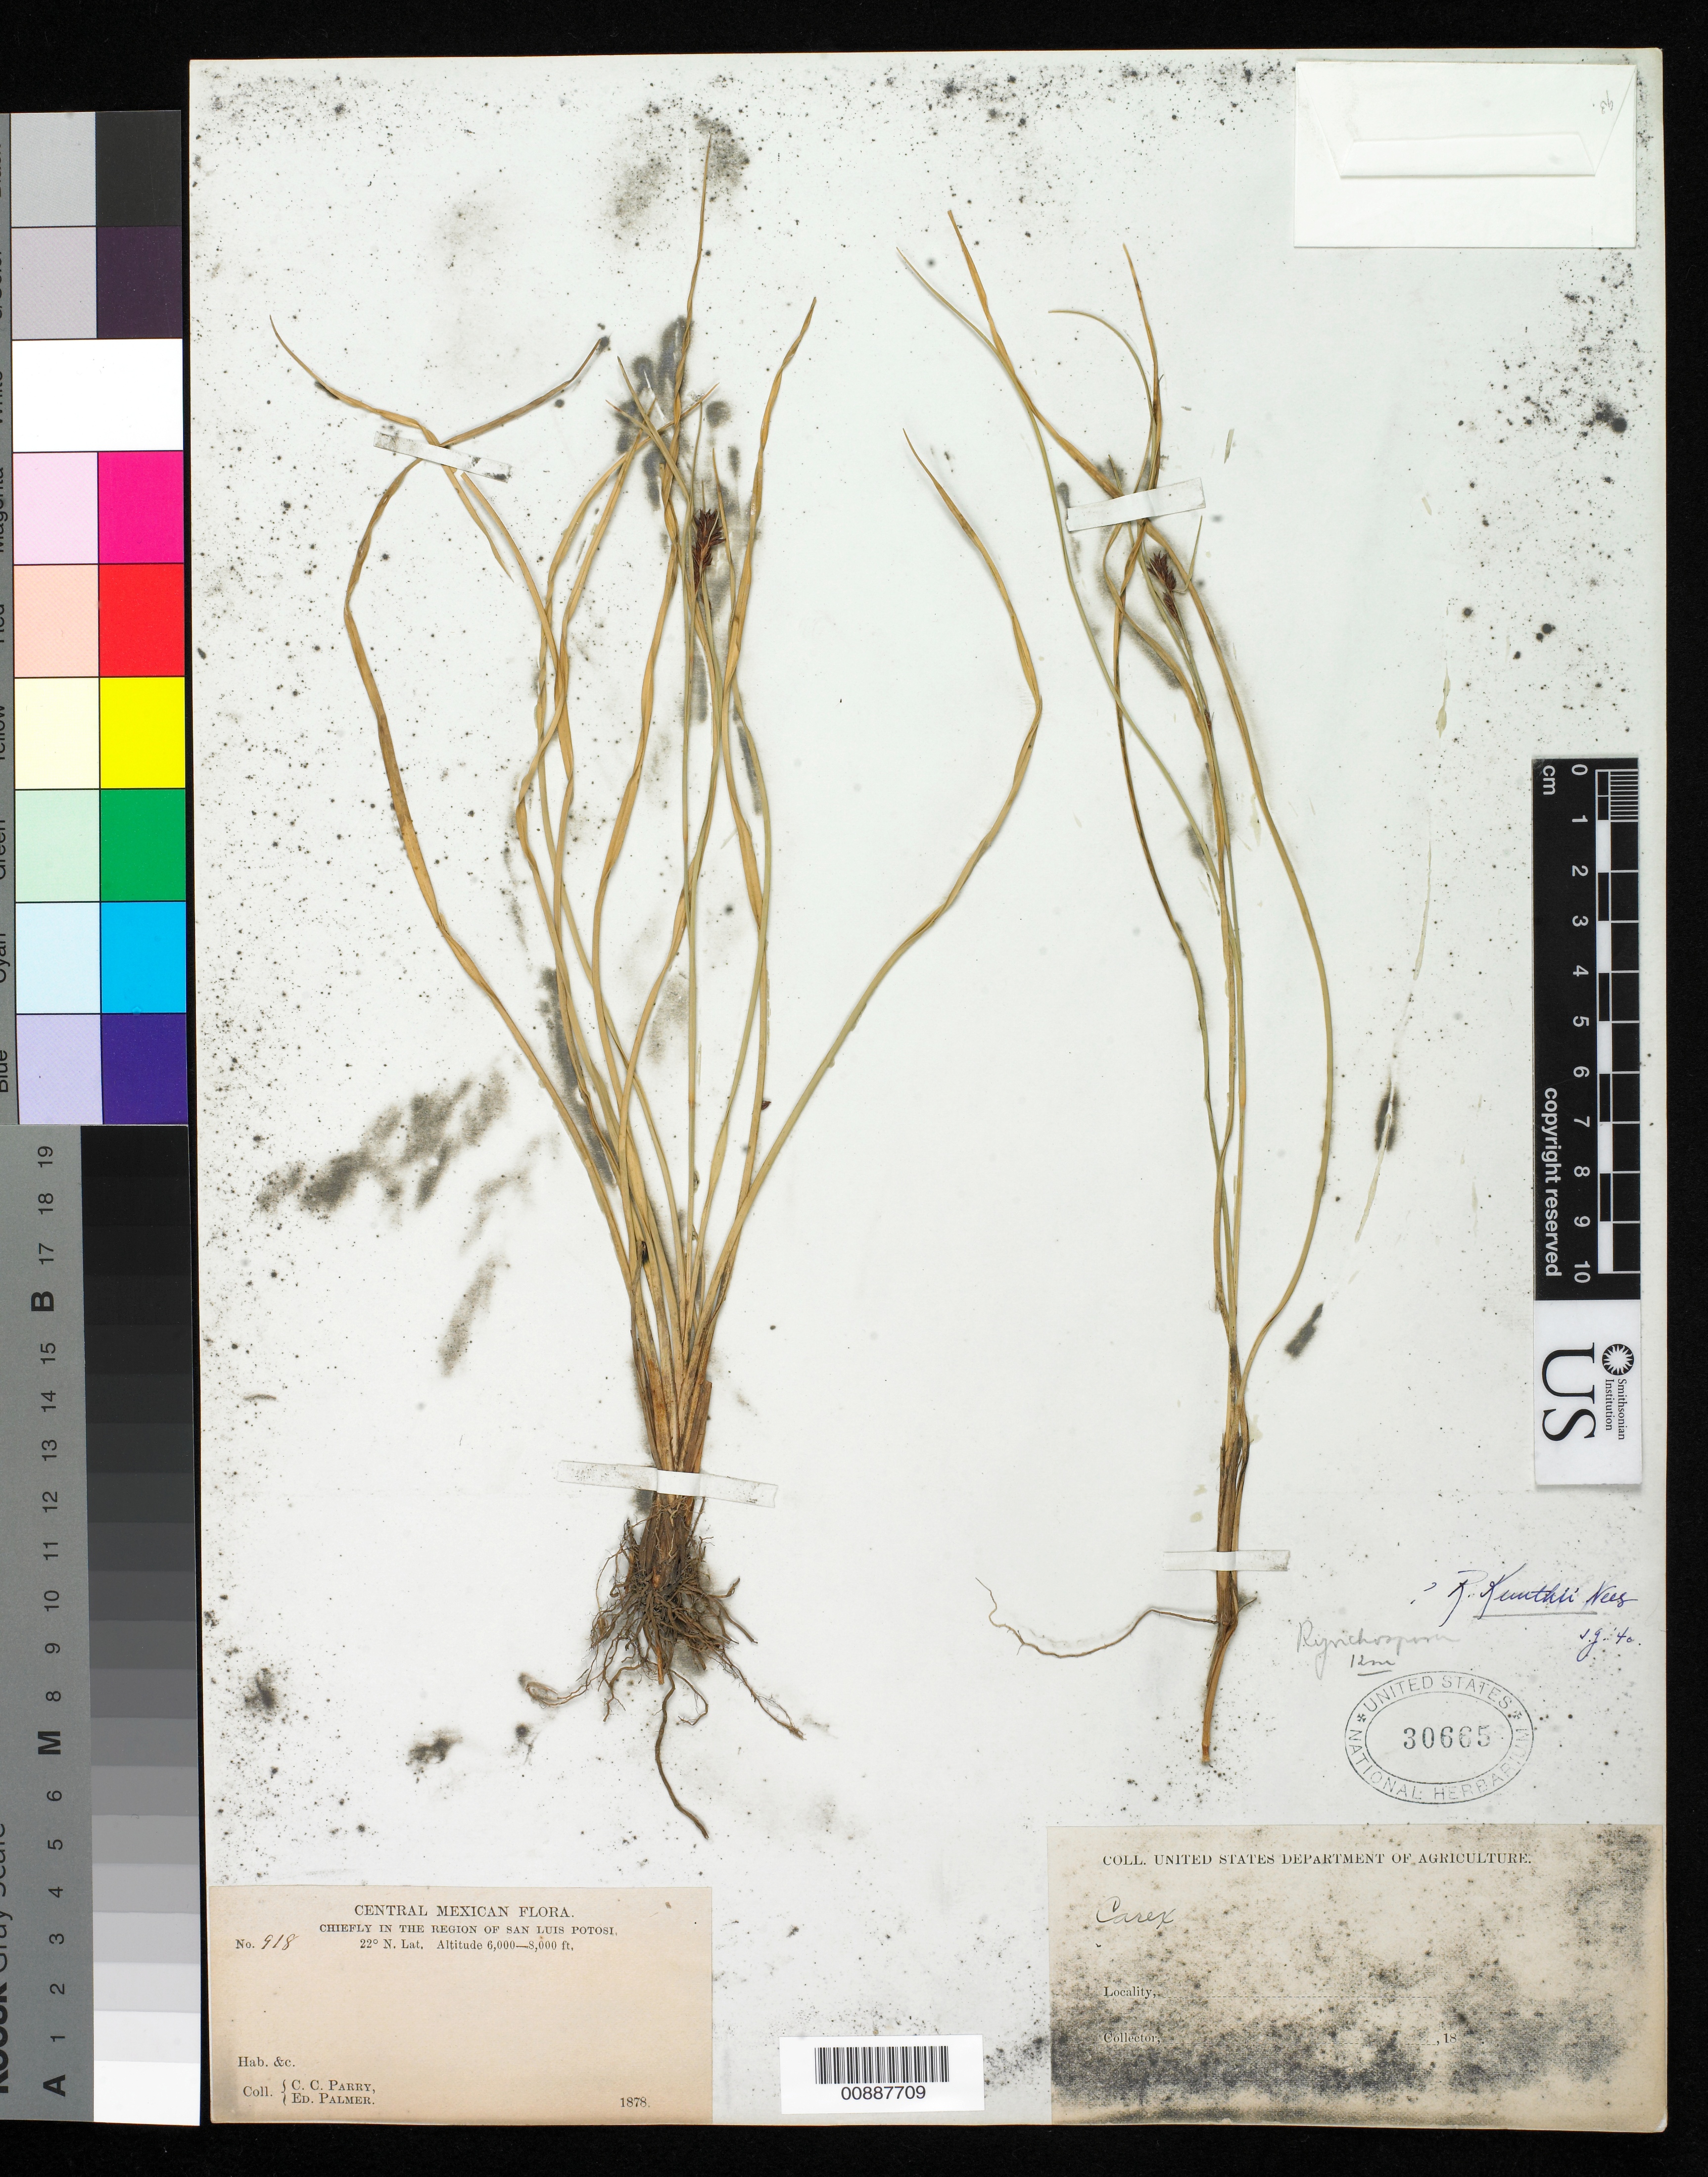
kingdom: Plantae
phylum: Tracheophyta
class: Liliopsida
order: Poales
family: Cyperaceae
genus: Rhynchospora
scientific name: Rhynchospora kunthii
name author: Nees ex Kunth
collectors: C. C. Parry & E. Palmer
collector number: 918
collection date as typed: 1878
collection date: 1878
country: Mexico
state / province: San Luis Potosí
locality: Chiefly in the region of San Luis Potosí.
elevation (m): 1829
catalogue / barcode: US 30665